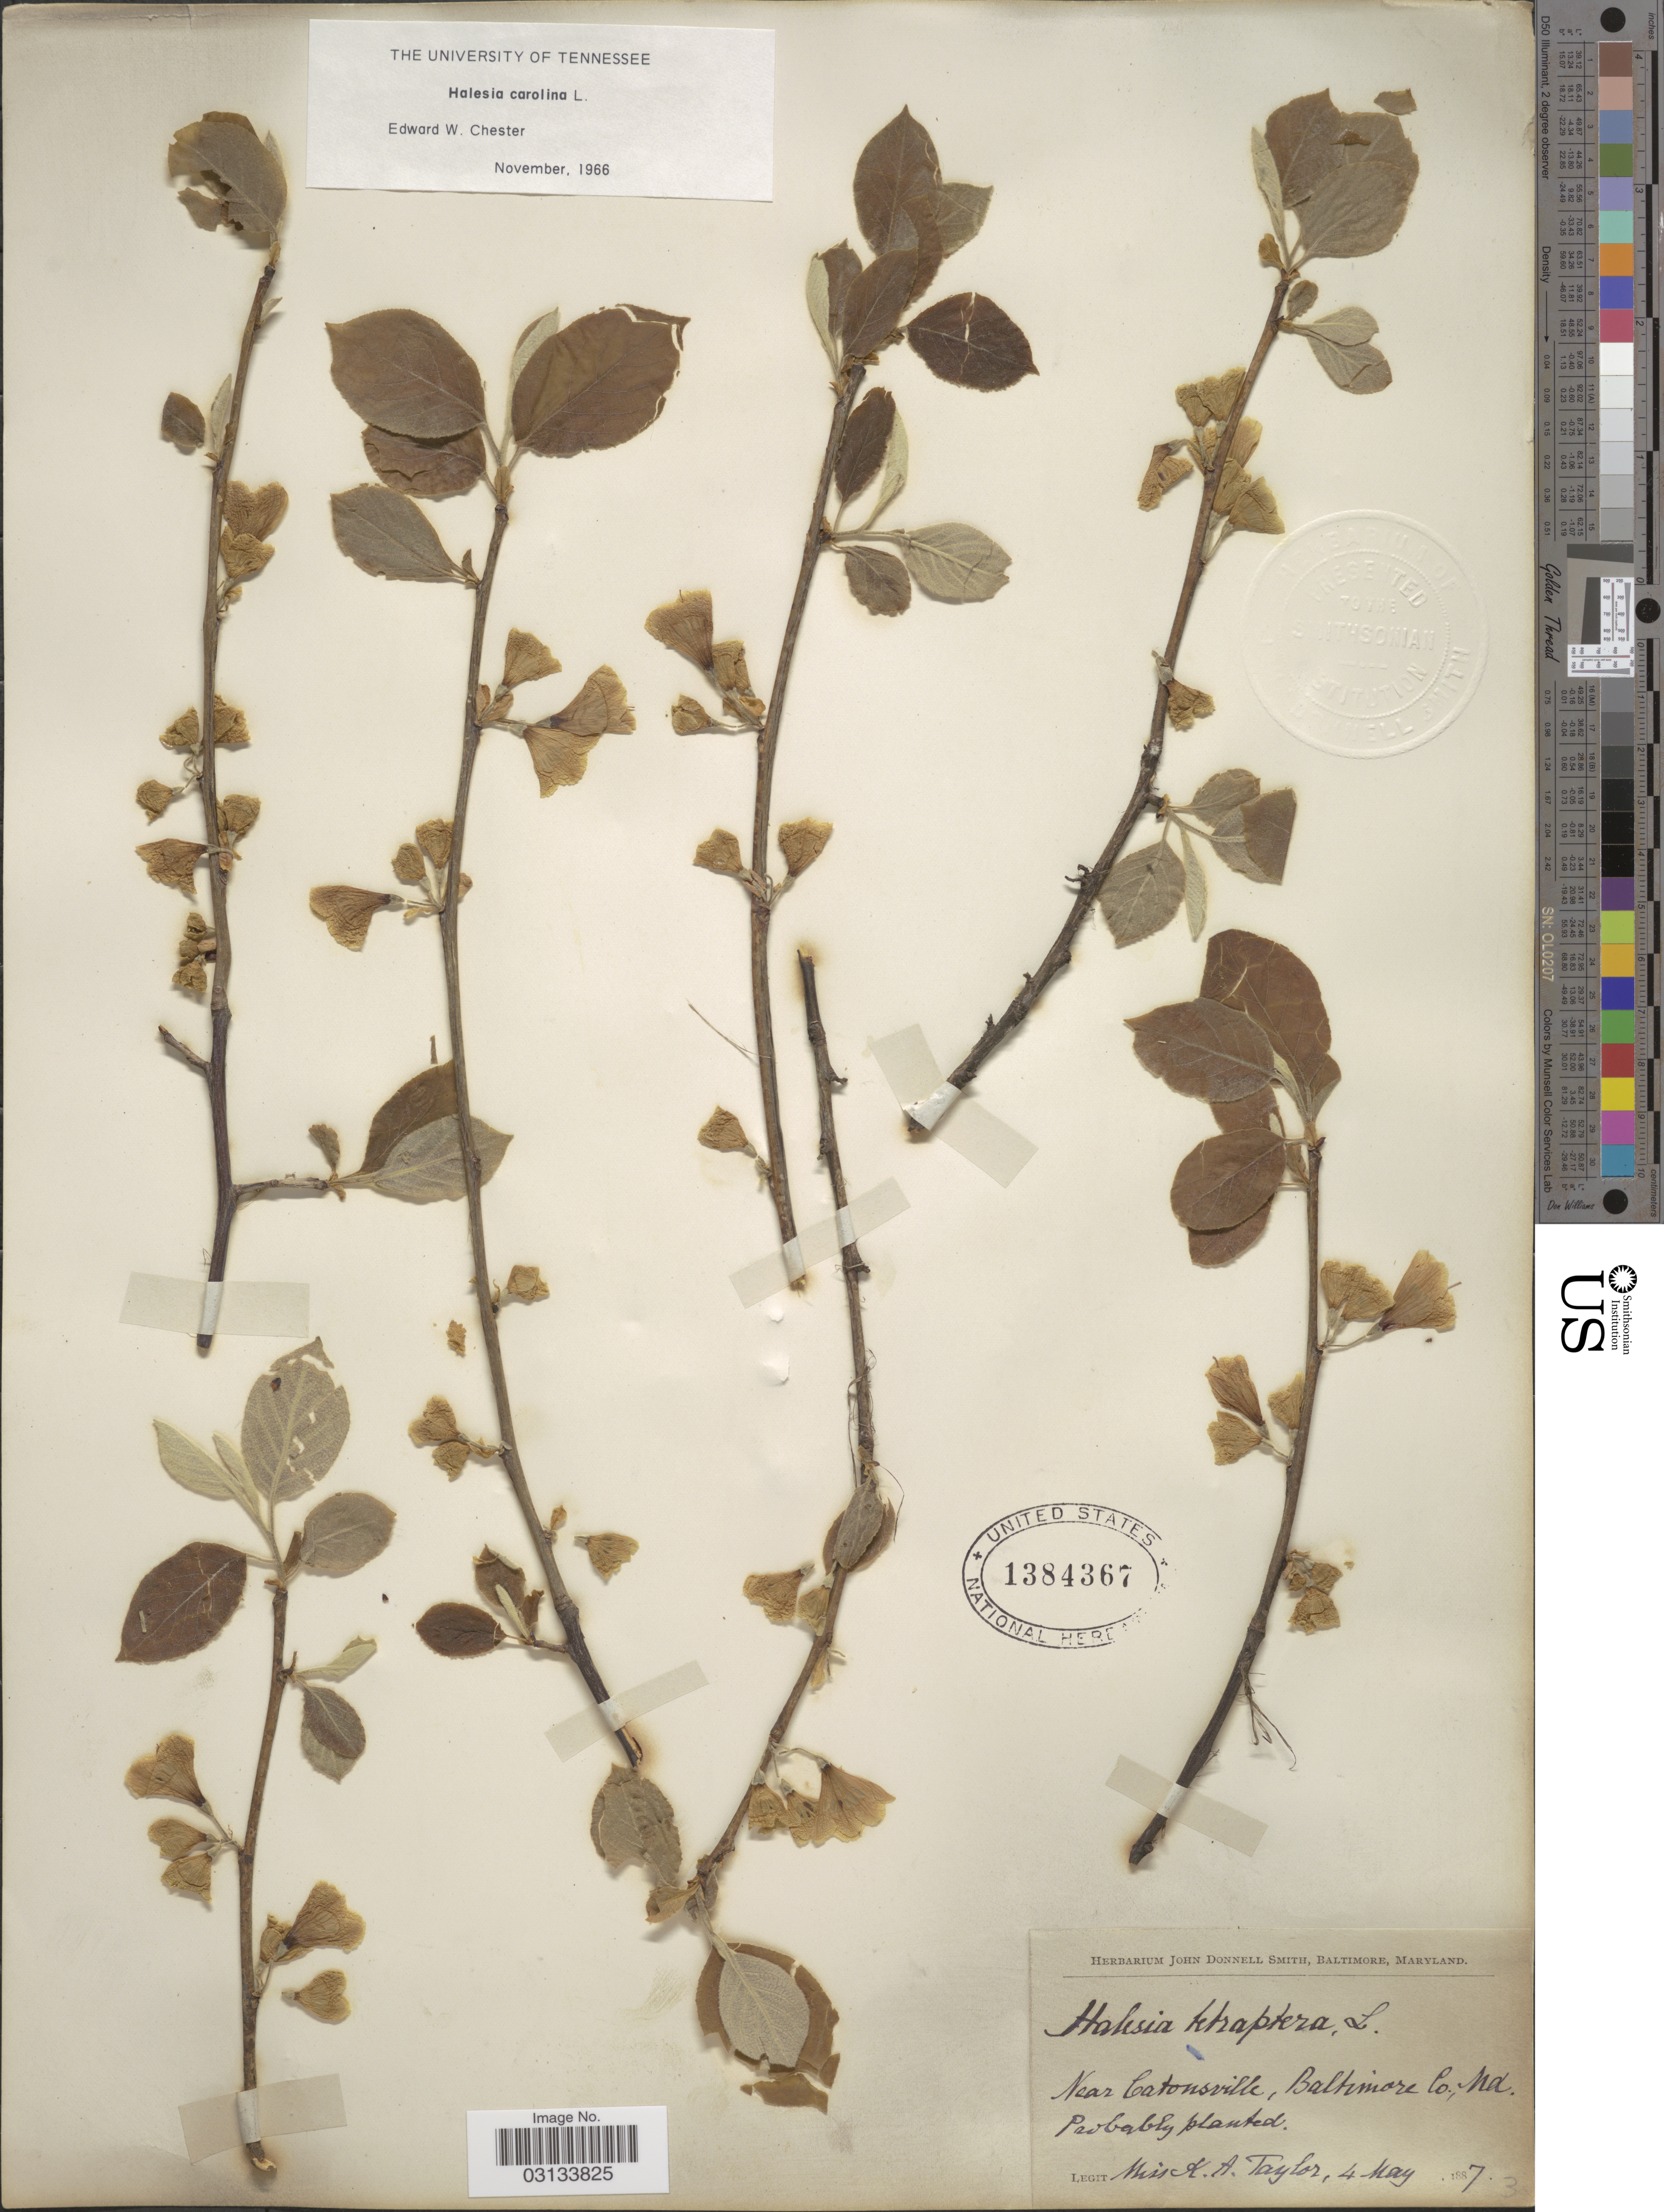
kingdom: Plantae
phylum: Tracheophyta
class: Magnoliopsida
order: Ericales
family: Styracaceae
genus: Halesia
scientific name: Halesia carolina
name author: L.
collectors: K. A. Taylor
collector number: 3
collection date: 1887-05-04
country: United States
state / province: Maryland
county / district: Baltimore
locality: Near Catonsville, Baltimore Co., Md.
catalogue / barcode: US 1384367